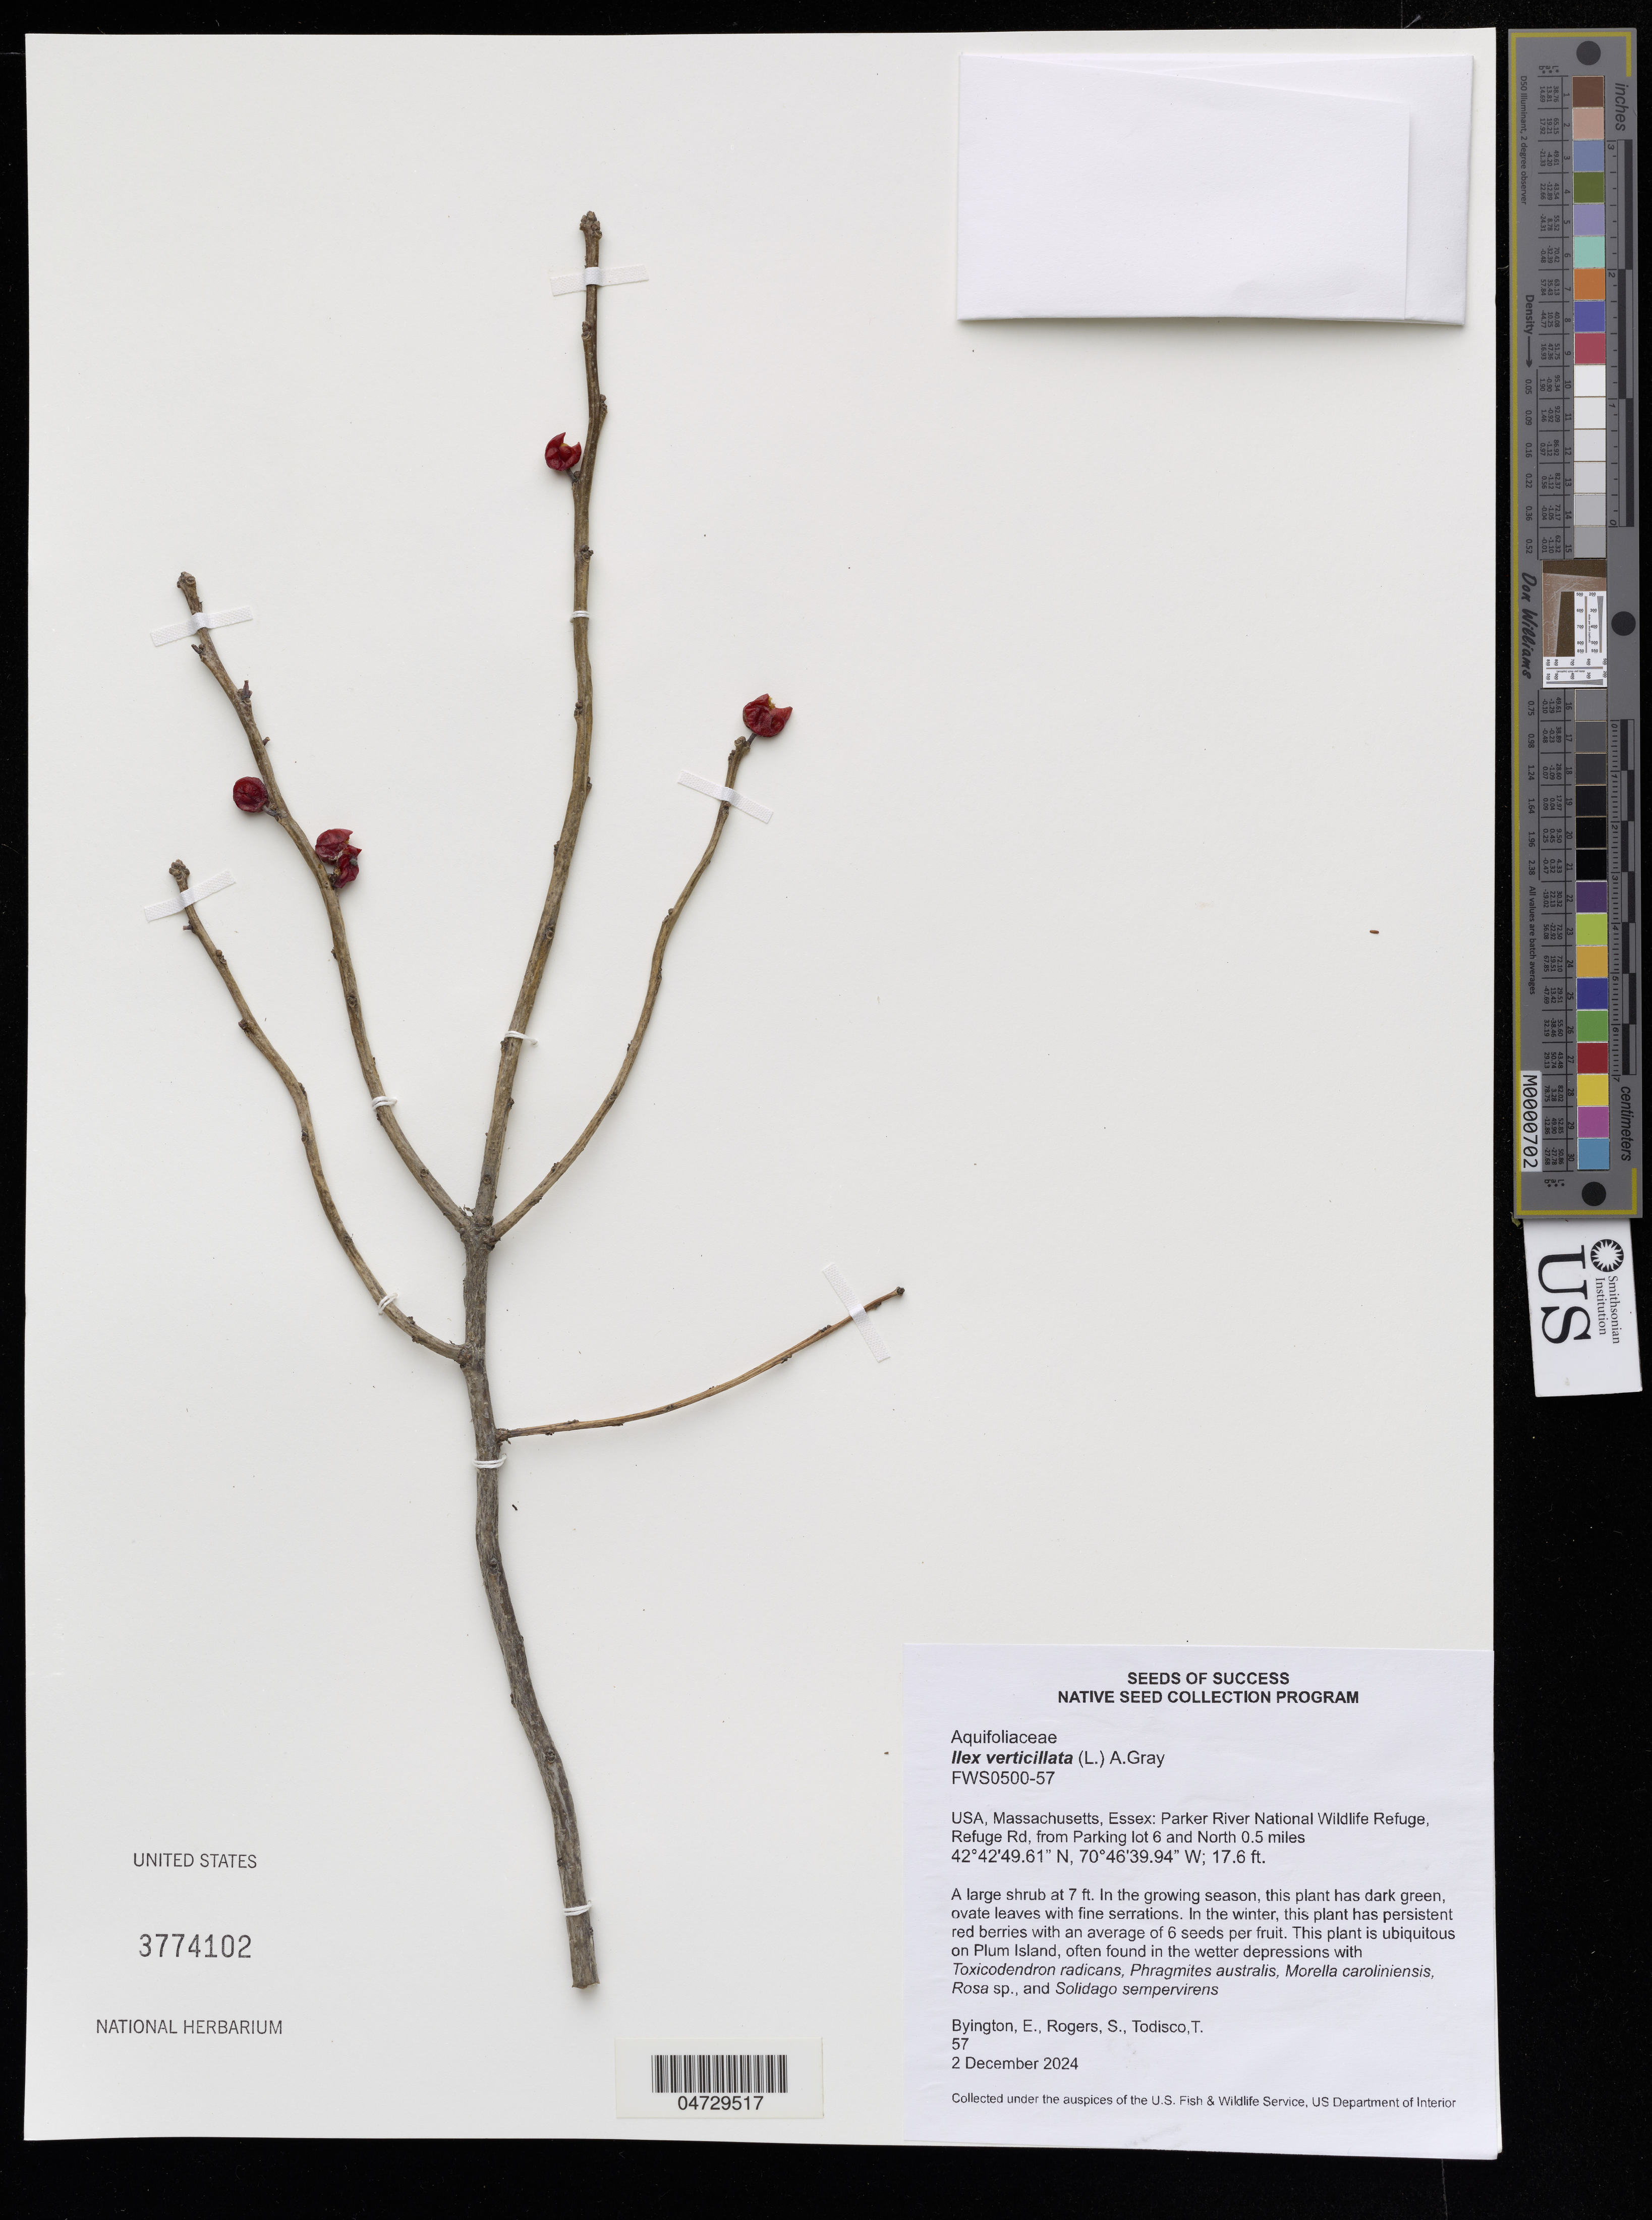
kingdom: Plantae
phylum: Tracheophyta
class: Magnoliopsida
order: Aquifoliales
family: Aquifoliaceae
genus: Ilex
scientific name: Ilex verticillata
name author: (L.) A. Gray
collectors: E. Byington, S. Rogers & T. Todisco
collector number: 57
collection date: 2024-12-02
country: United States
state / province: Massachusetts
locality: Essex: Parker River National Wildlife Refuge, Refuge Rd, from Parking lot 6 and North 0.5 miles.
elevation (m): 5.4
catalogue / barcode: US 3774102